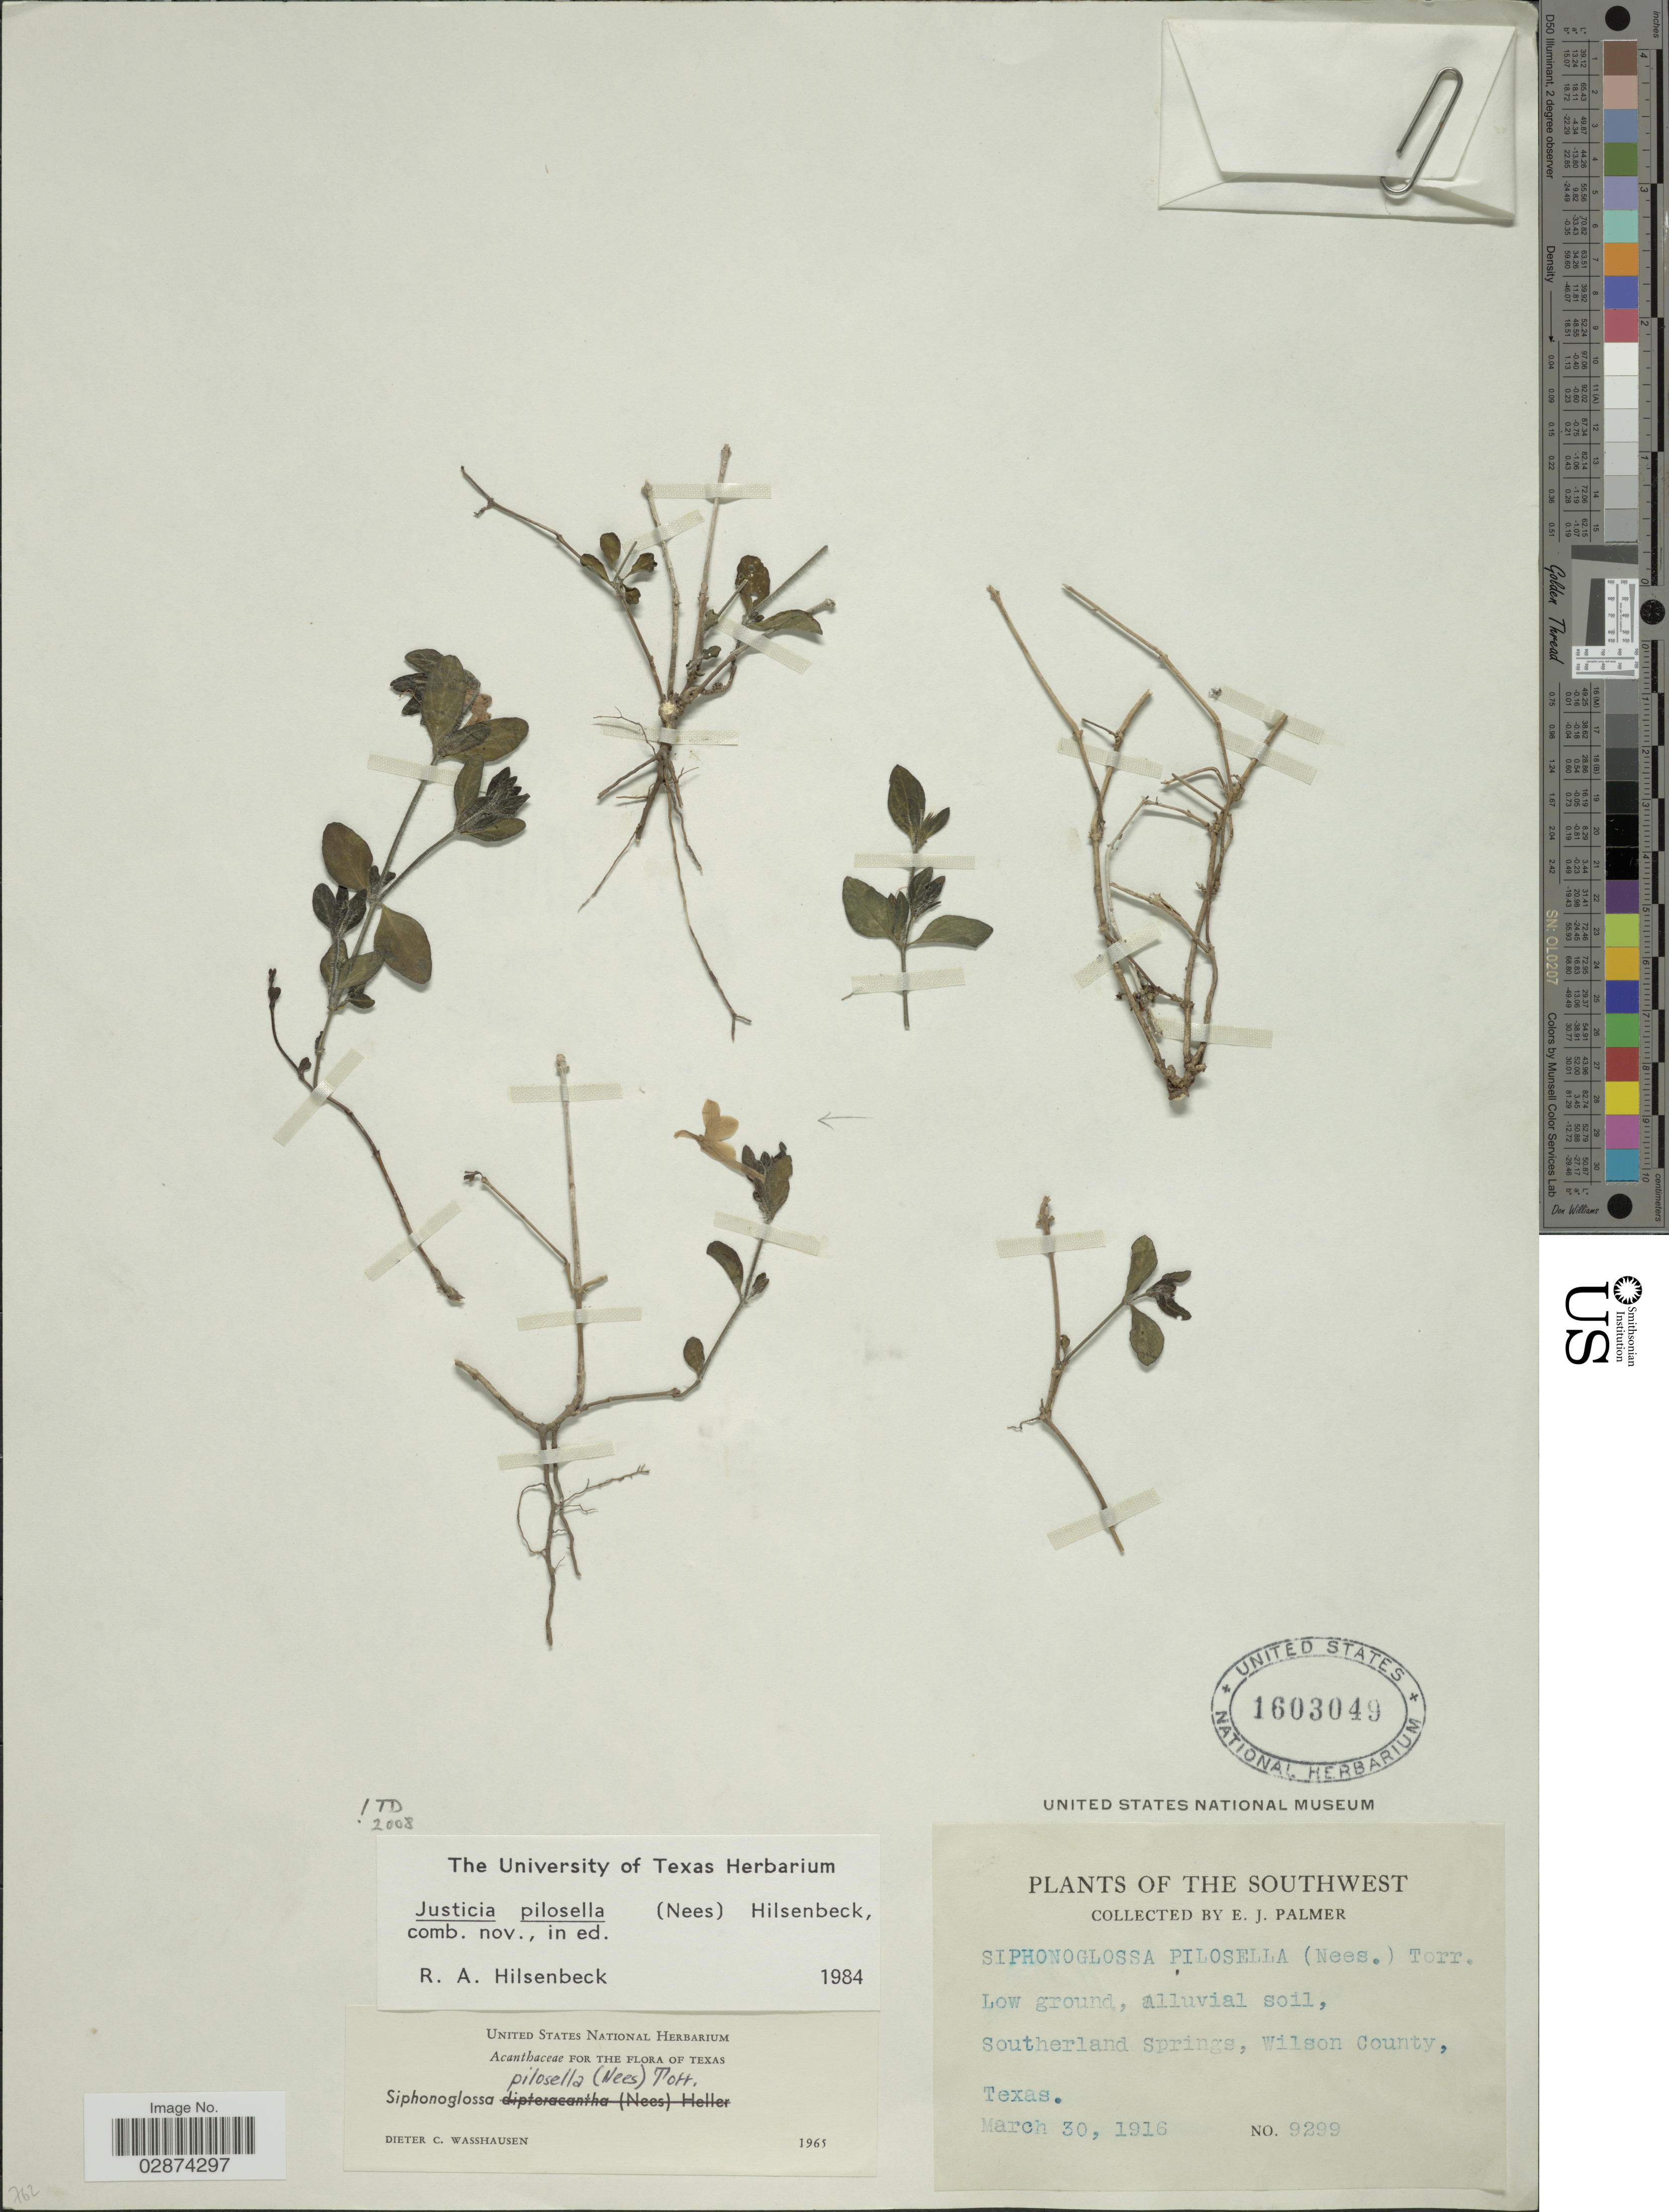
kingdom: Plantae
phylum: Tracheophyta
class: Magnoliopsida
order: Lamiales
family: Acanthaceae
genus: Justicia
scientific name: Justicia pilosella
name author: (Nees) Hilsenb.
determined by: Fisher, Amanda, (LOB), California State University, Long Beach (UNITED STATES)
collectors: E. J. Palmer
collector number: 9299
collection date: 1916-03-30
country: United States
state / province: Texas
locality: Southwest. Southerland Springs, Wilson County.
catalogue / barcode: US 1603049